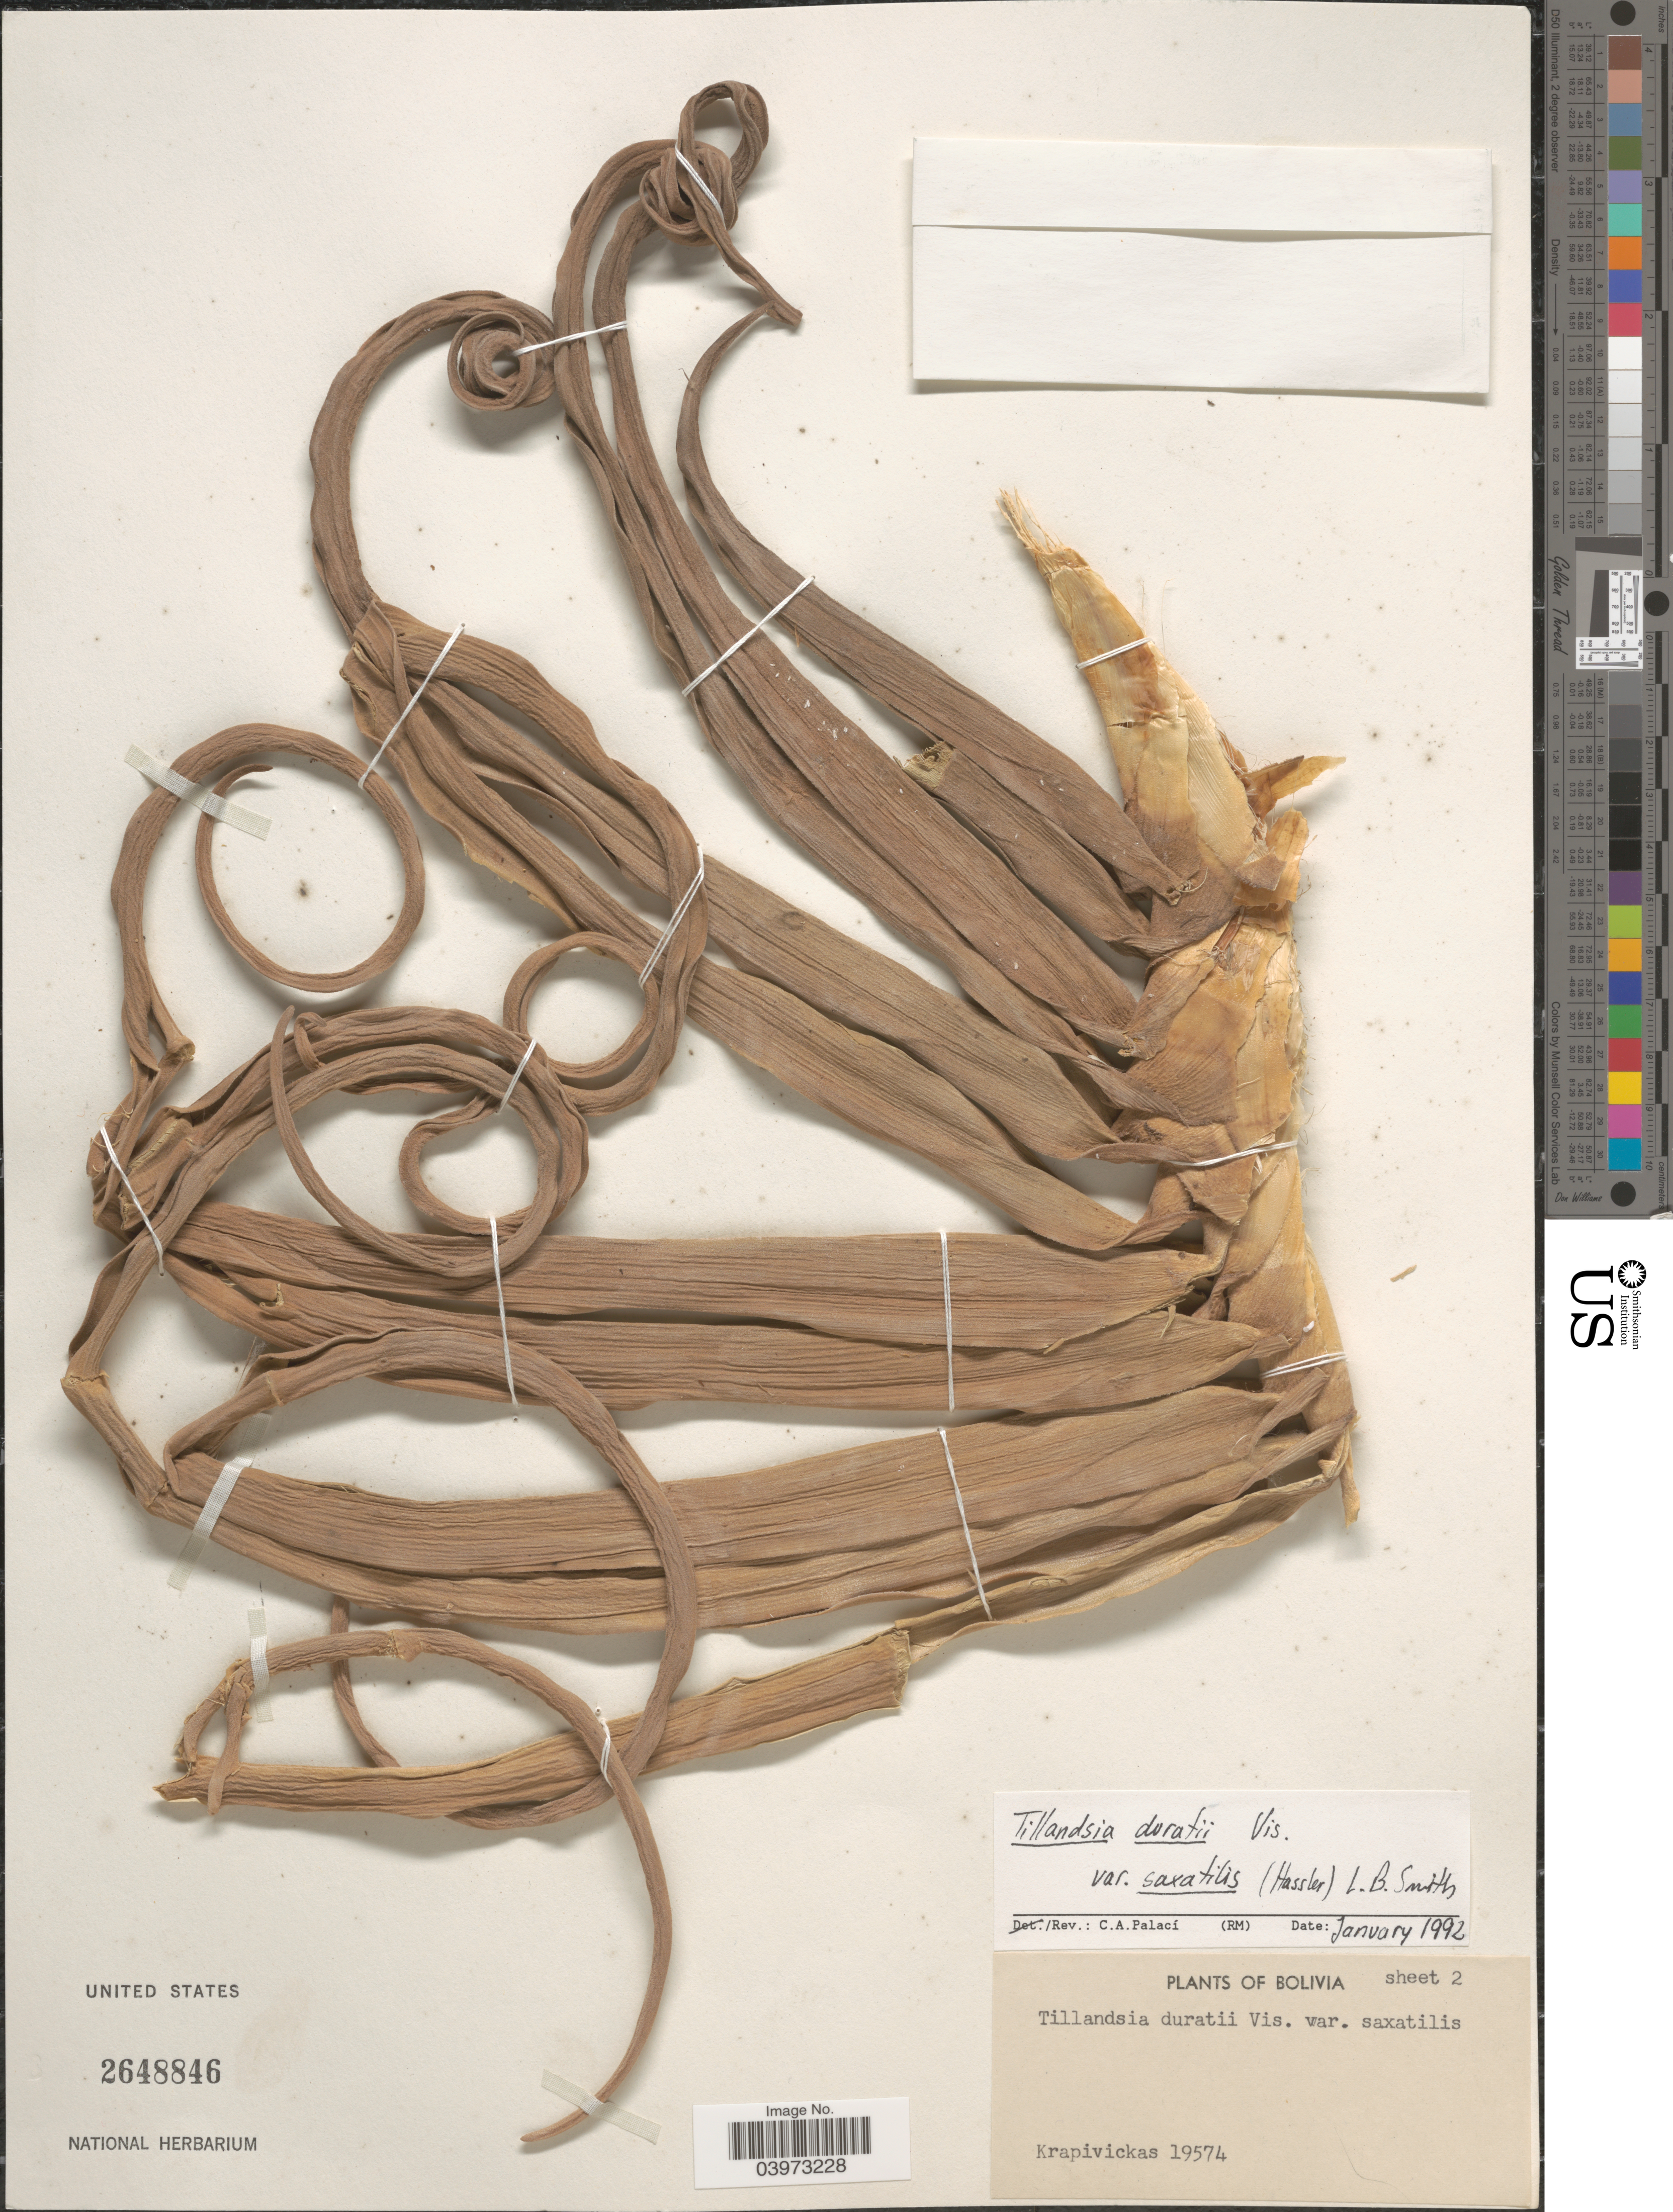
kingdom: Plantae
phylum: Tracheophyta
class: Liliopsida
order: Poales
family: Bromeliaceae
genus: Tillandsia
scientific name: Tillandsia duratii var. saxitilis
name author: (Hassl.) L.B. Sm.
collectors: Karpovickas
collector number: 19574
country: Bolivia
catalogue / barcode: US 2648846